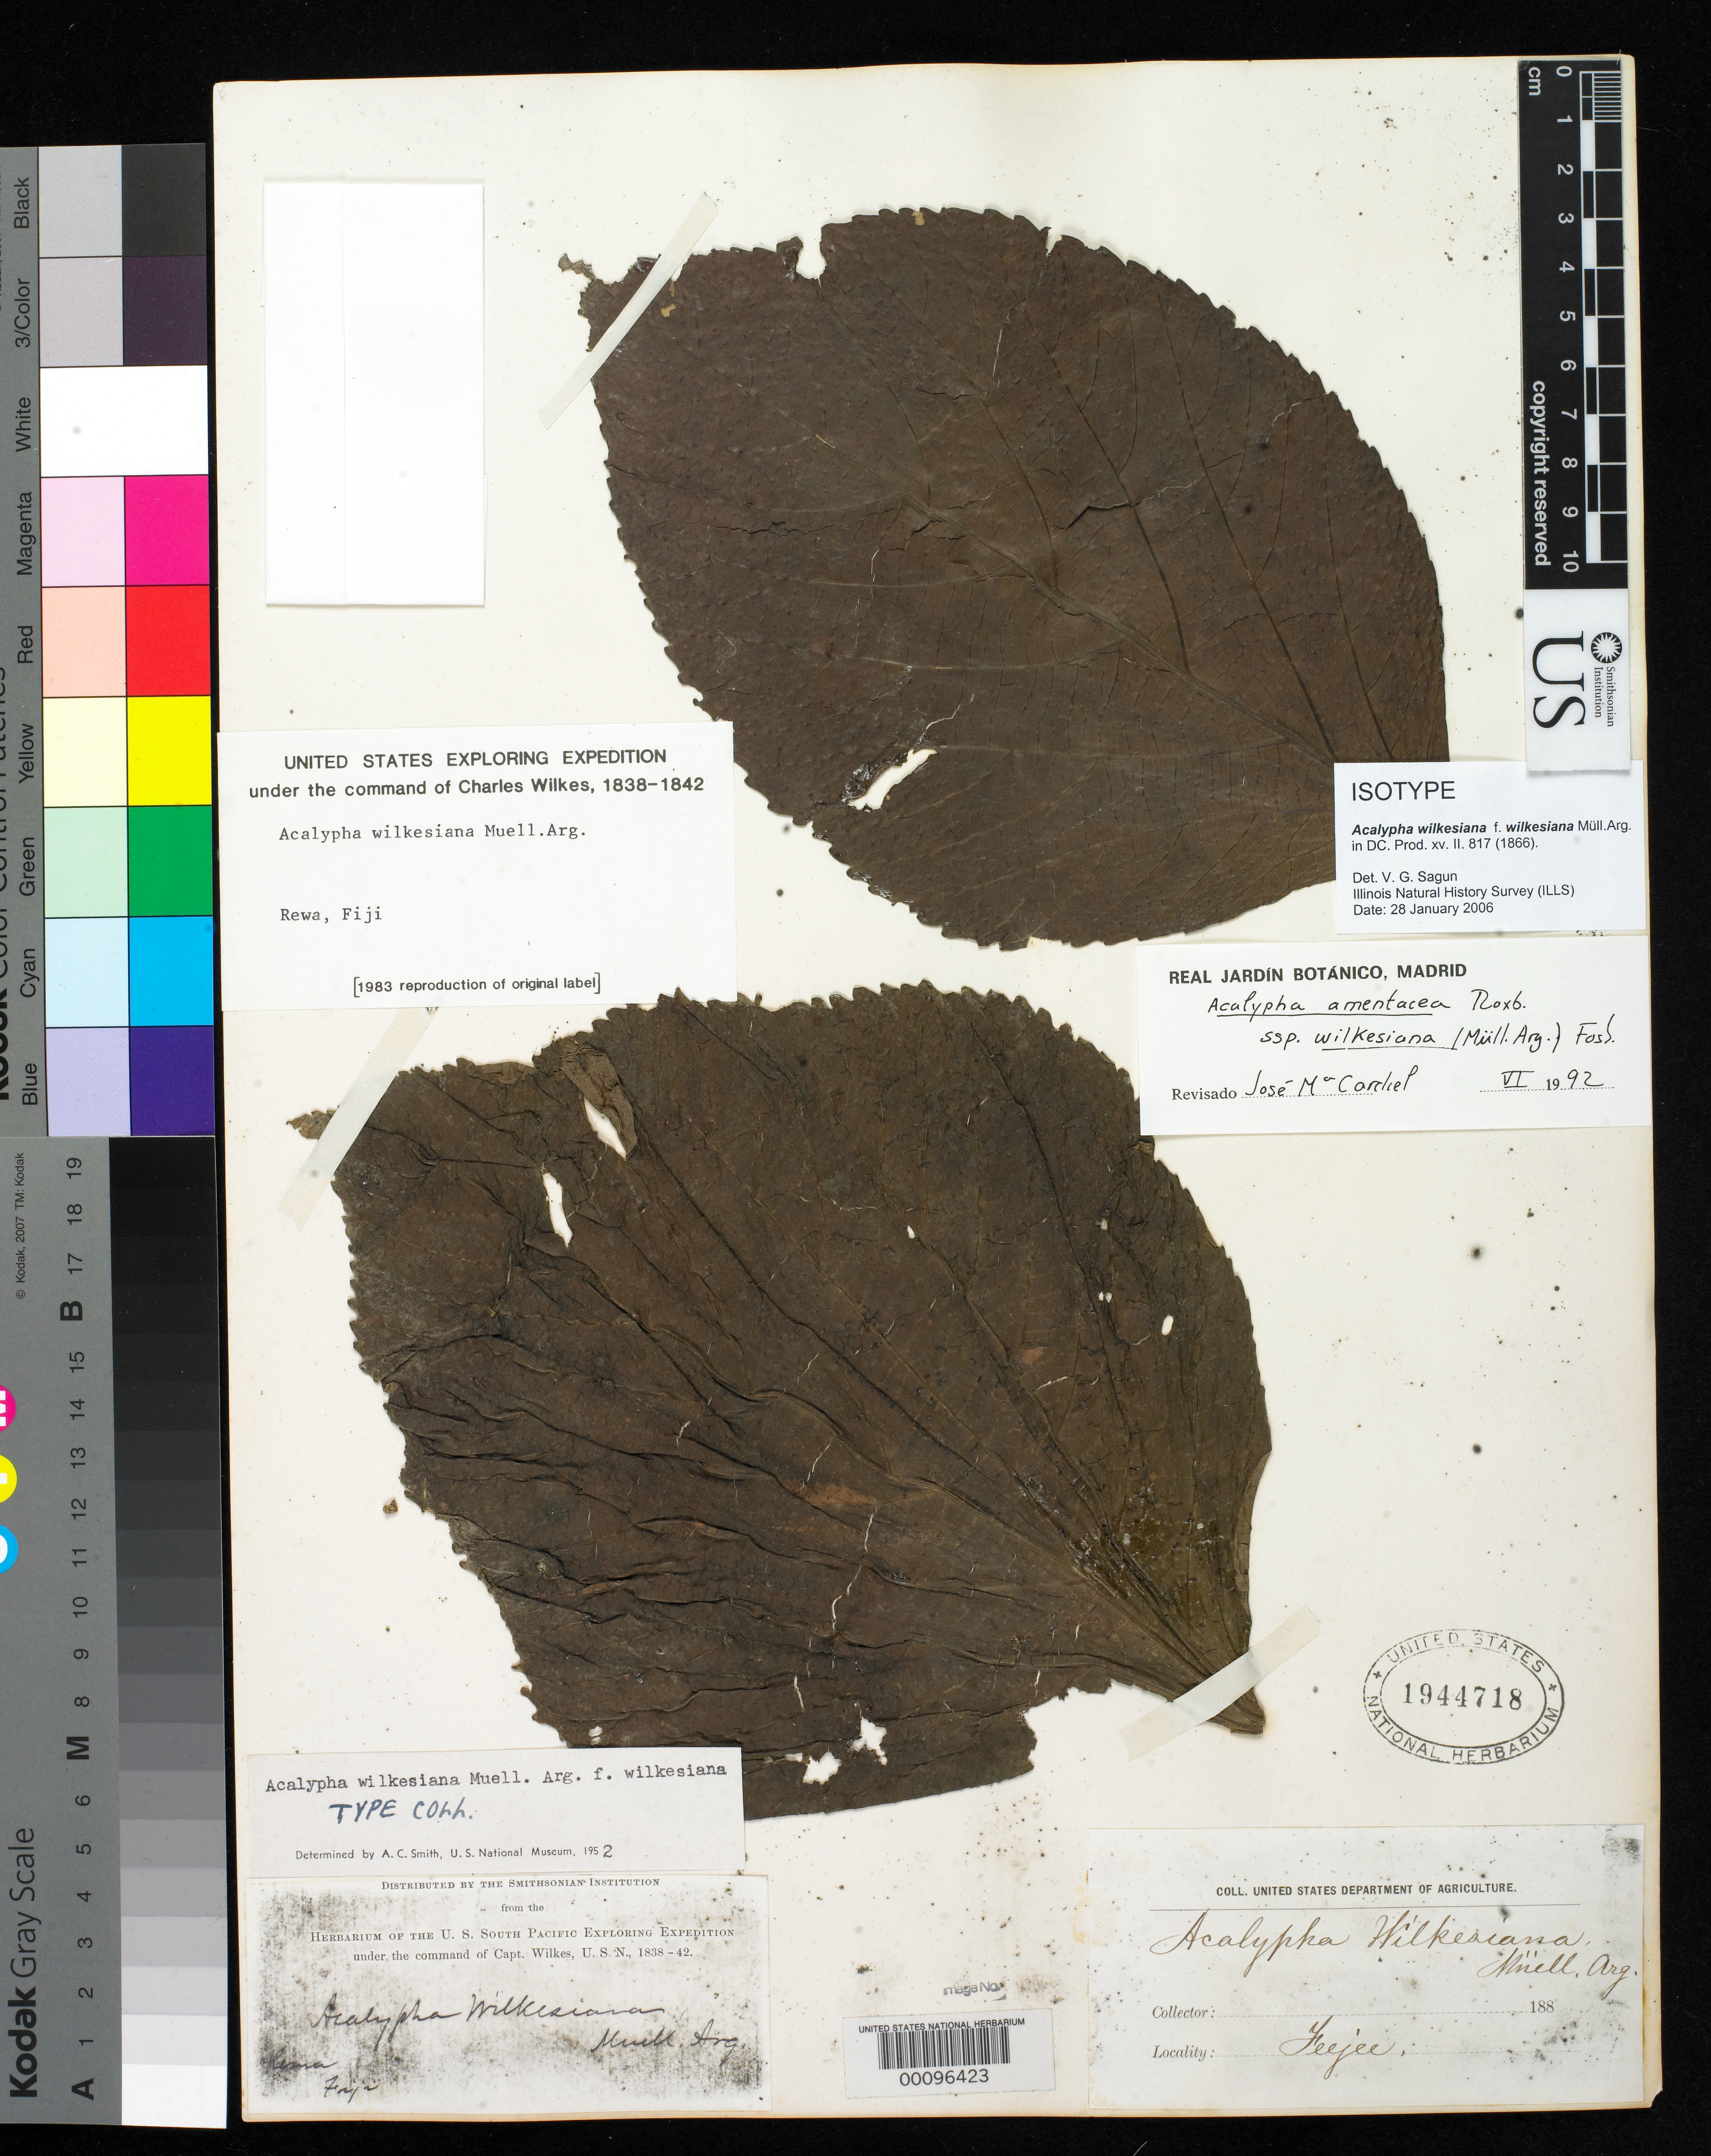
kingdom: Plantae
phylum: Tracheophyta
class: Magnoliopsida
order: Malpighiales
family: Euphorbiaceae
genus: Acalypha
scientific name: Acalypha wilkesiana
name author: Müll. Arg. in DC.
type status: Isotype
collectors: Wilkes Explor. Exped.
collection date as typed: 1840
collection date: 1840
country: Fiji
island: Viti Levu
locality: Rewa. [Viti Levu Group]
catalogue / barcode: US 1944718